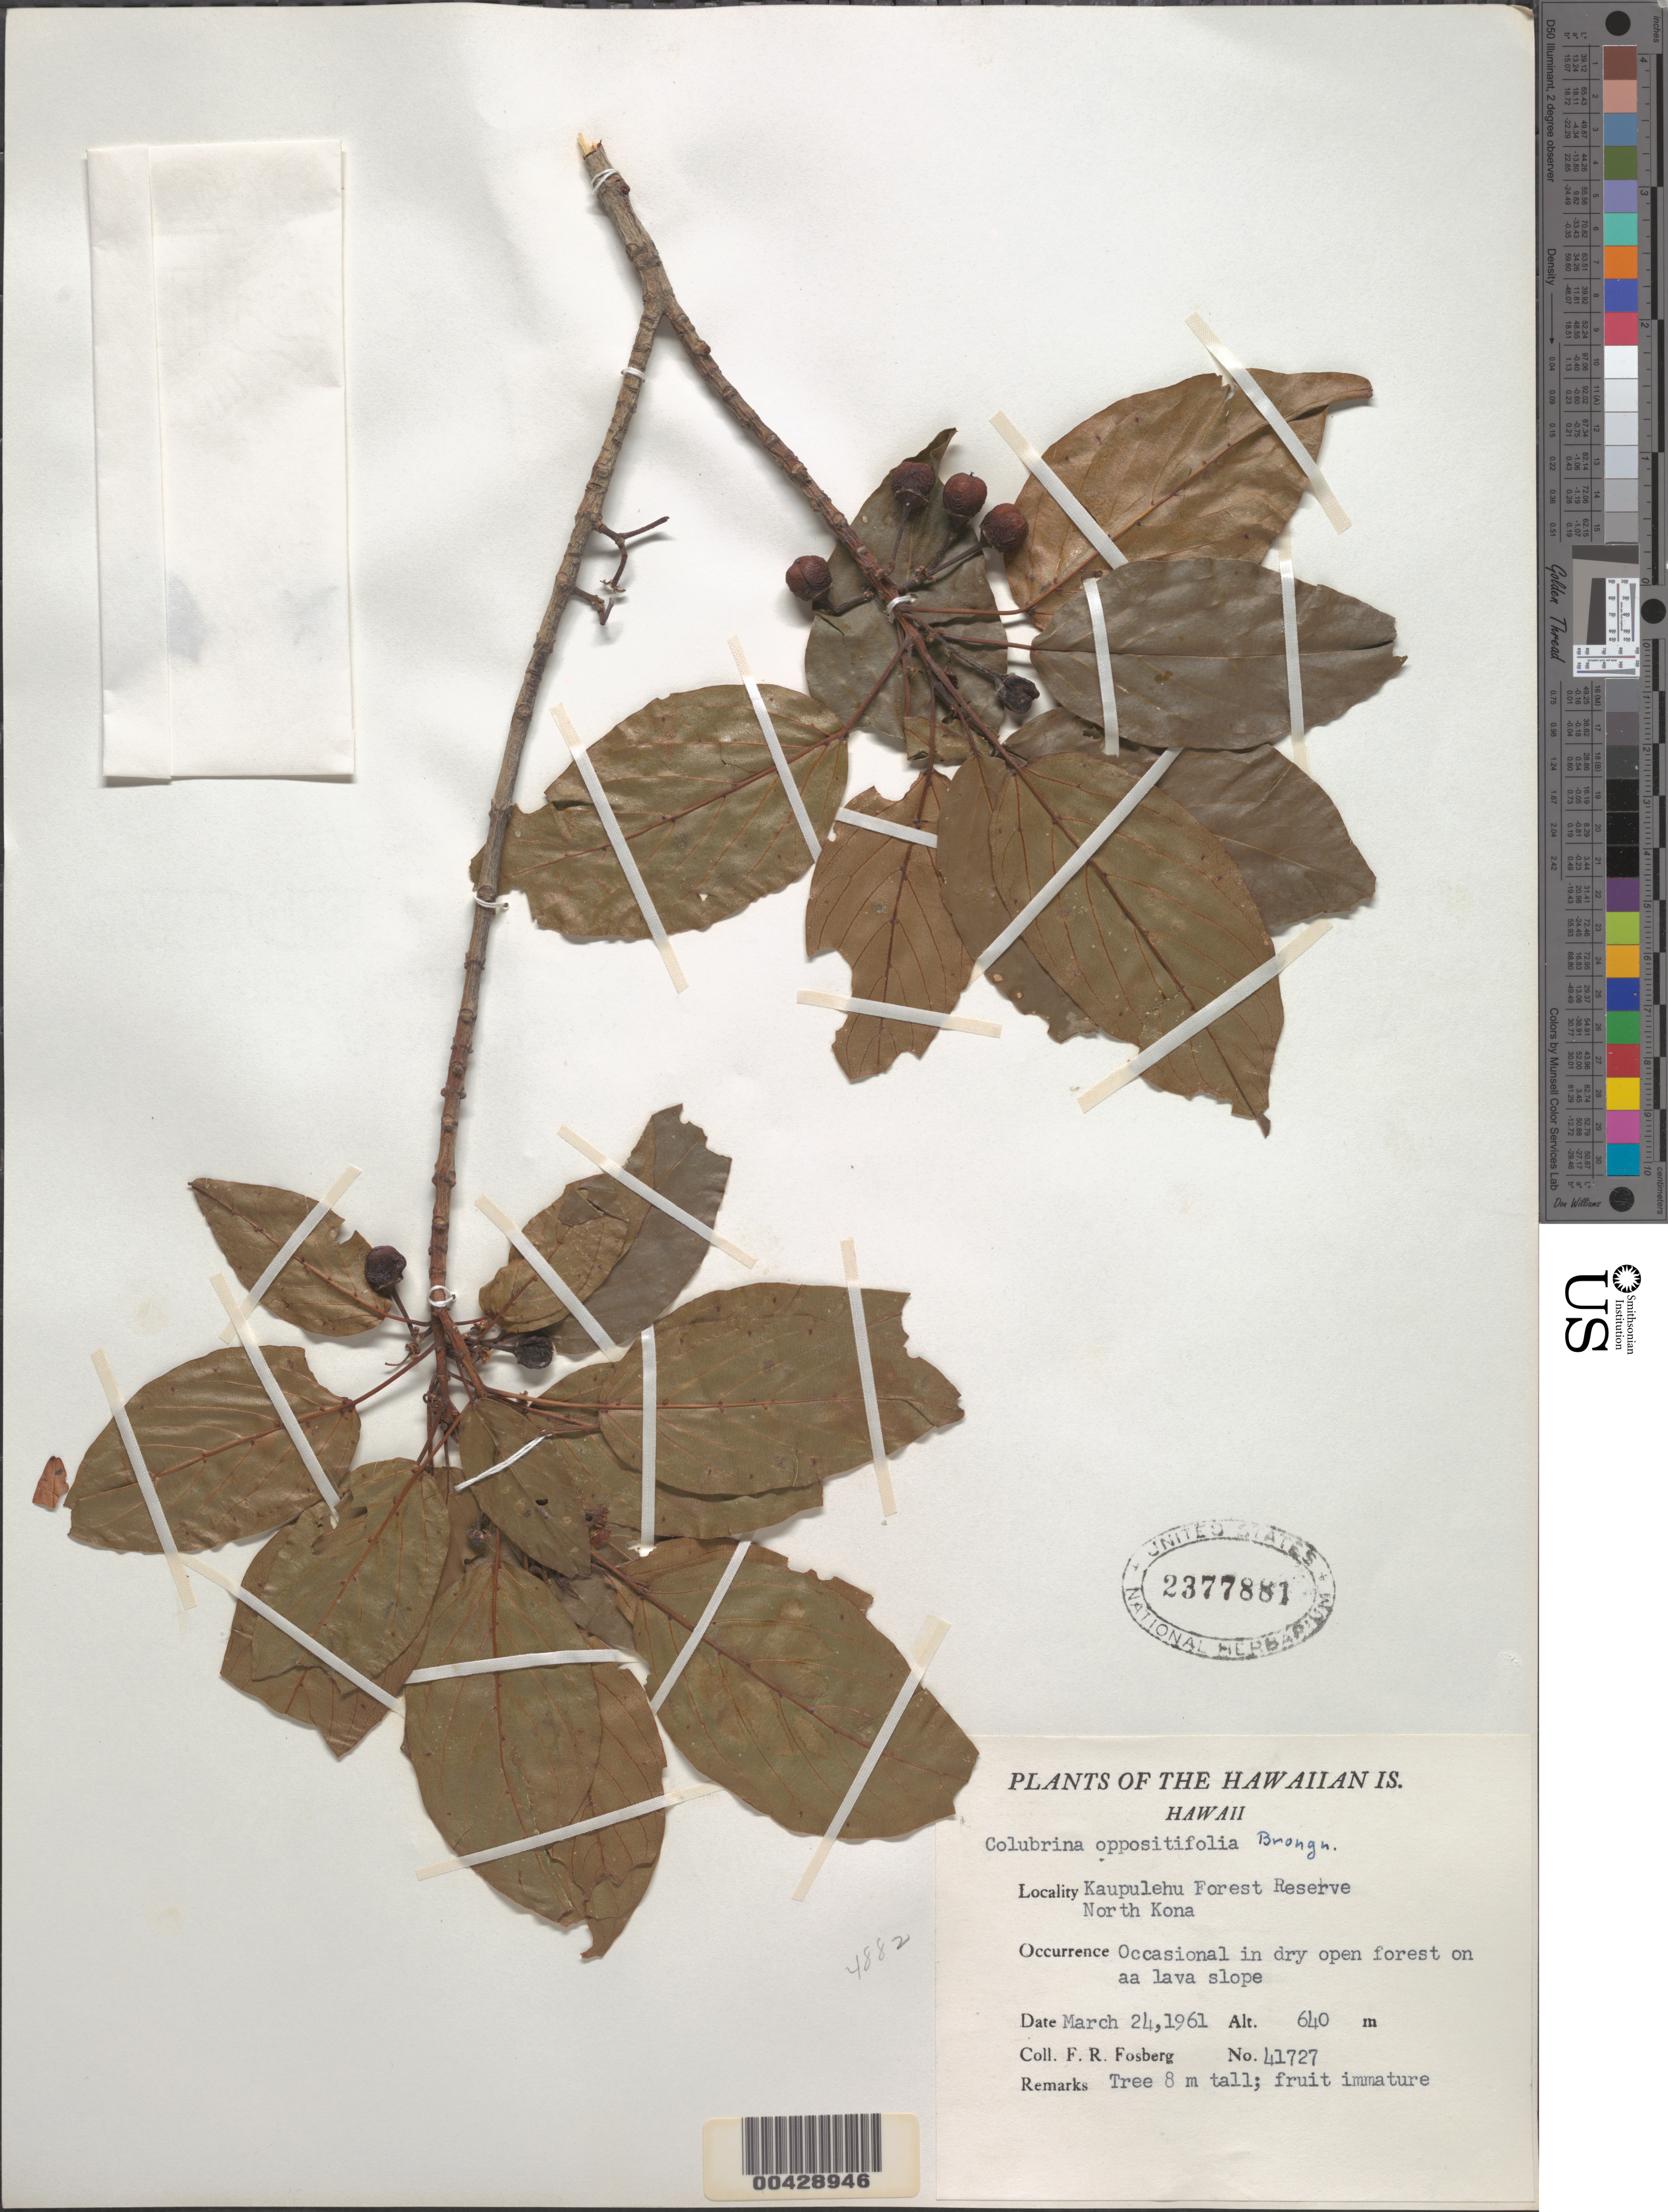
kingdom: Plantae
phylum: Tracheophyta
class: Magnoliopsida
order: Rosales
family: Rhamnaceae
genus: Colubrina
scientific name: Colubrina oppositifolia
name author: Brongn. ex H. Mann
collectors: F. R. Fosberg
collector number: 41727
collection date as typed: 24 Mar 1961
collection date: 1961-03-24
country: United States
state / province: Hawaii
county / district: Hawaii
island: Hawaii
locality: Kaupulehu Forest Reserve North Kona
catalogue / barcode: US 2377881